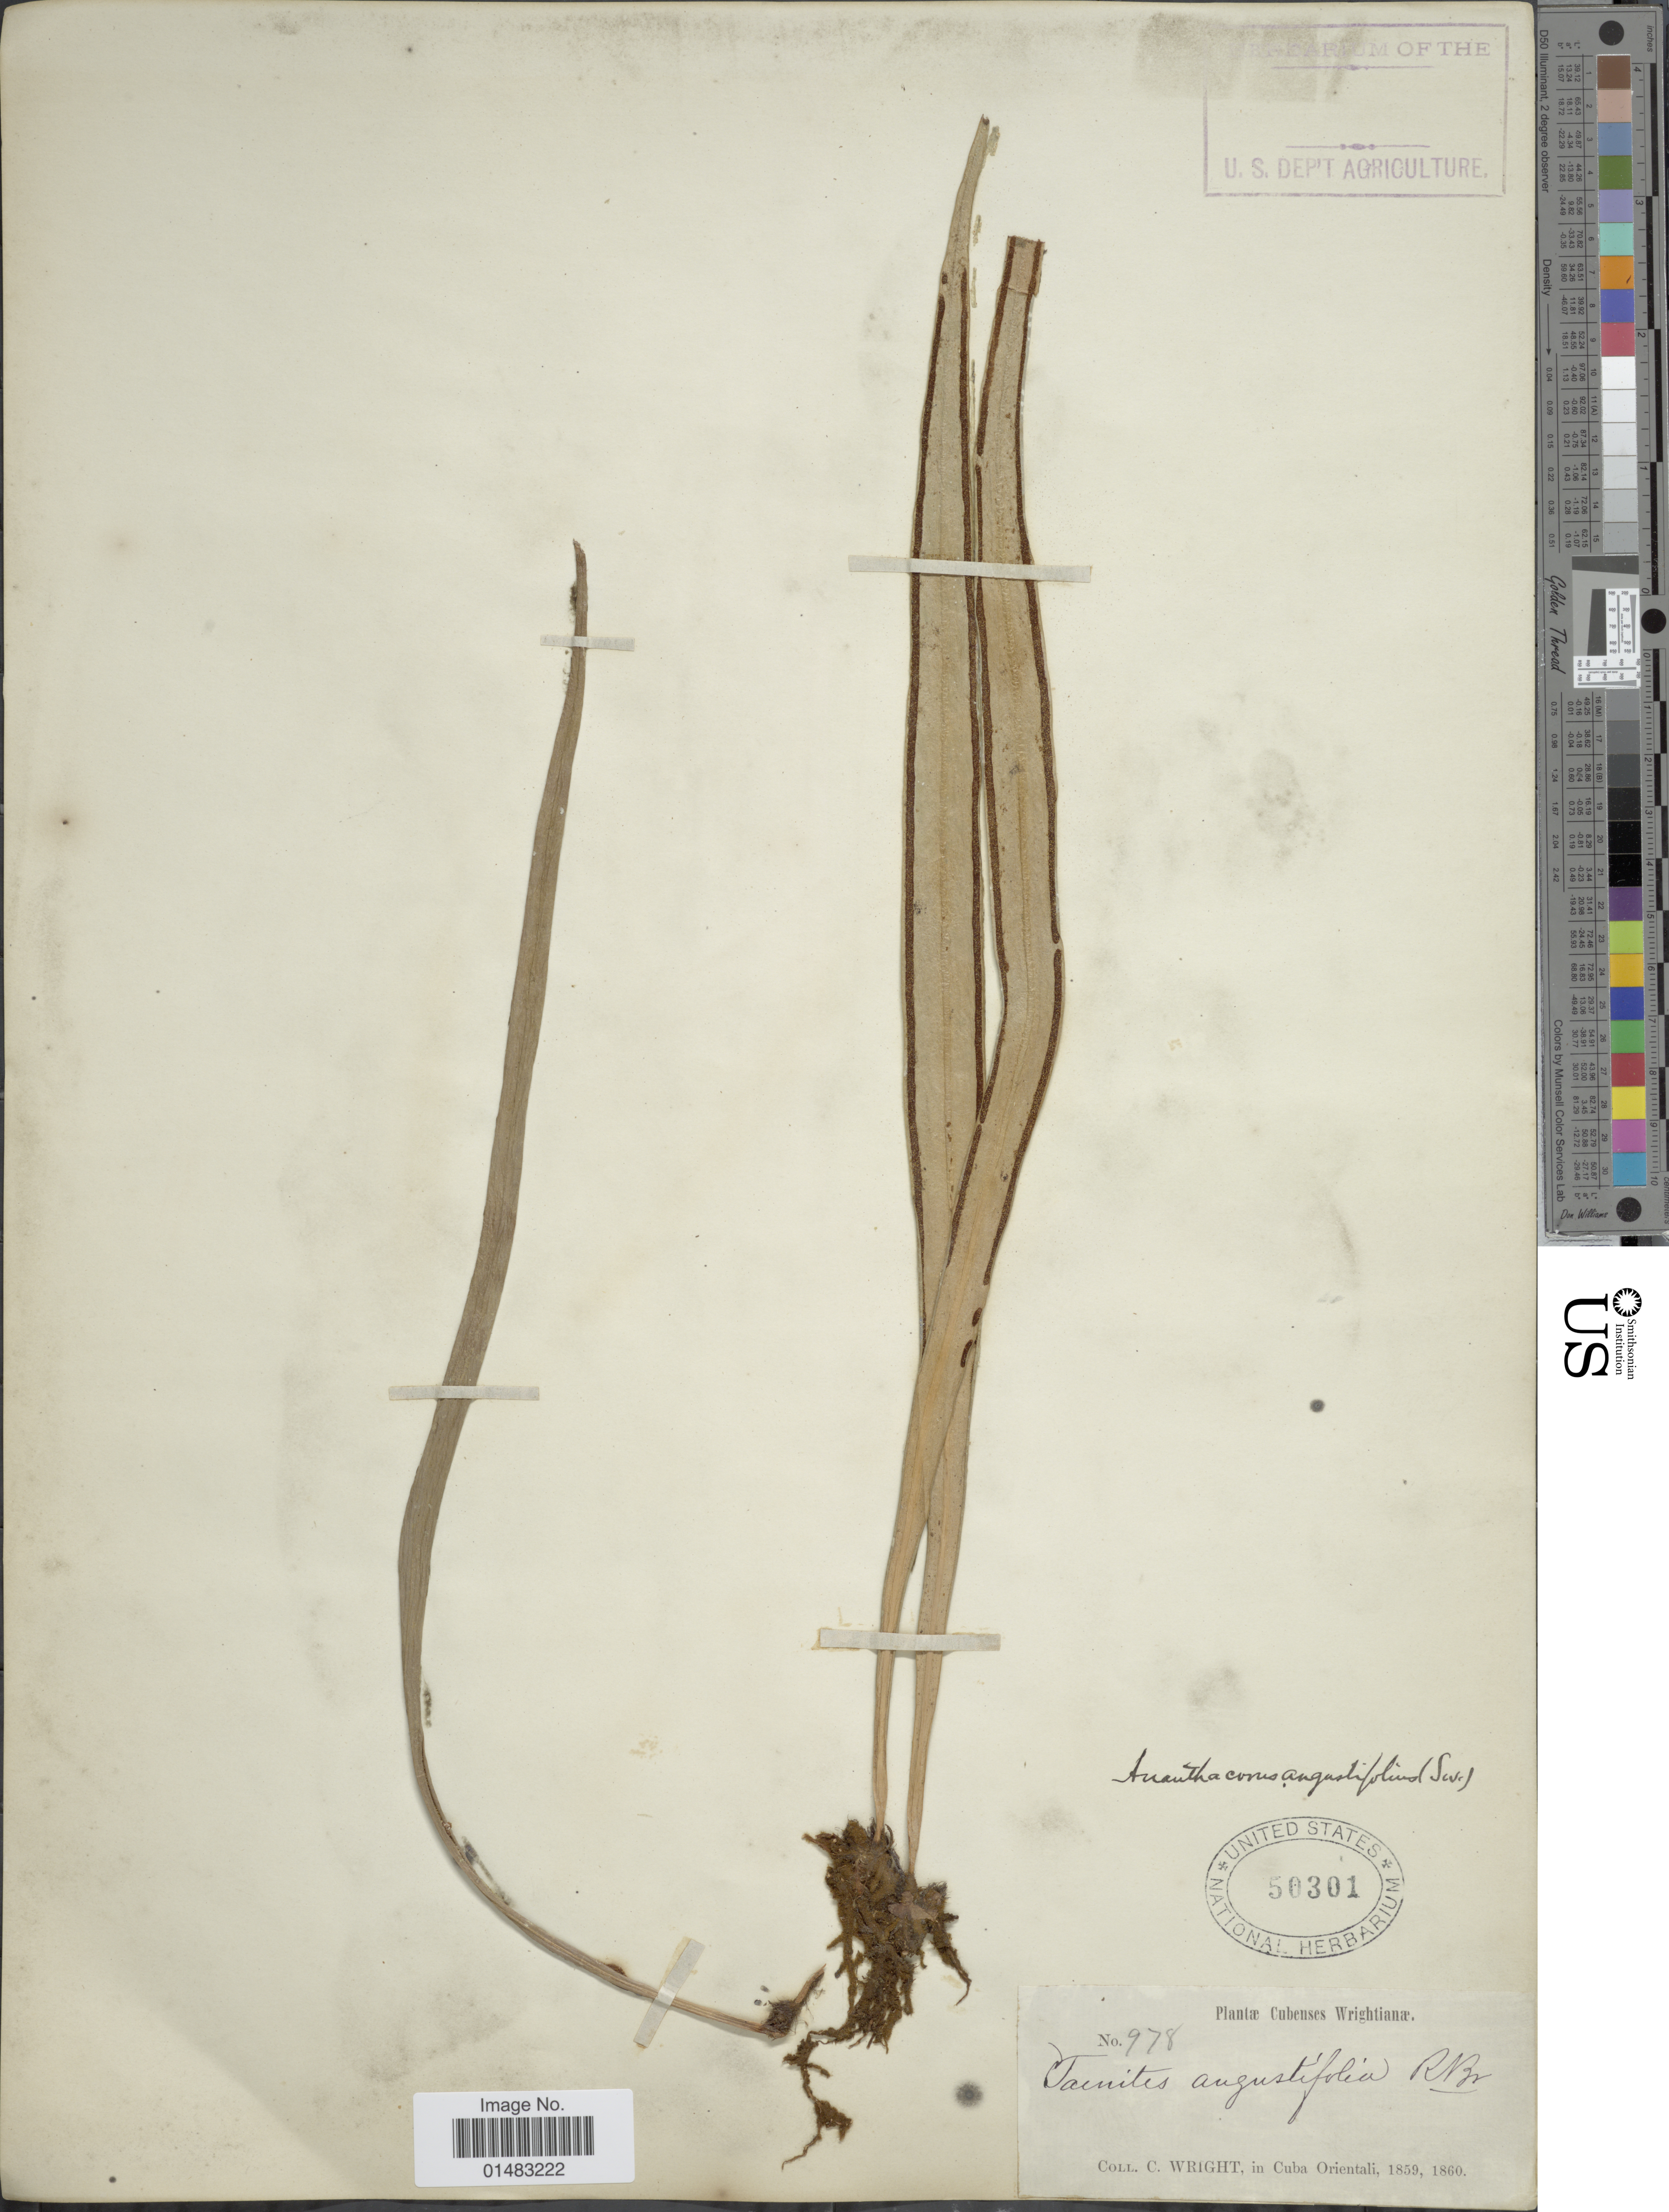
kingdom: Plantae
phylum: Tracheophyta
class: Polypodiopsida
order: Polypodiales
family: Pteridaceae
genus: Ananthacorus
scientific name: Ananthacorus angustifolius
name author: (Sw.) Underw. & Maxon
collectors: C. Wright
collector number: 978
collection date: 1859/1860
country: Cuba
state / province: Oriente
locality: Cubenses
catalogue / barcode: US 50301